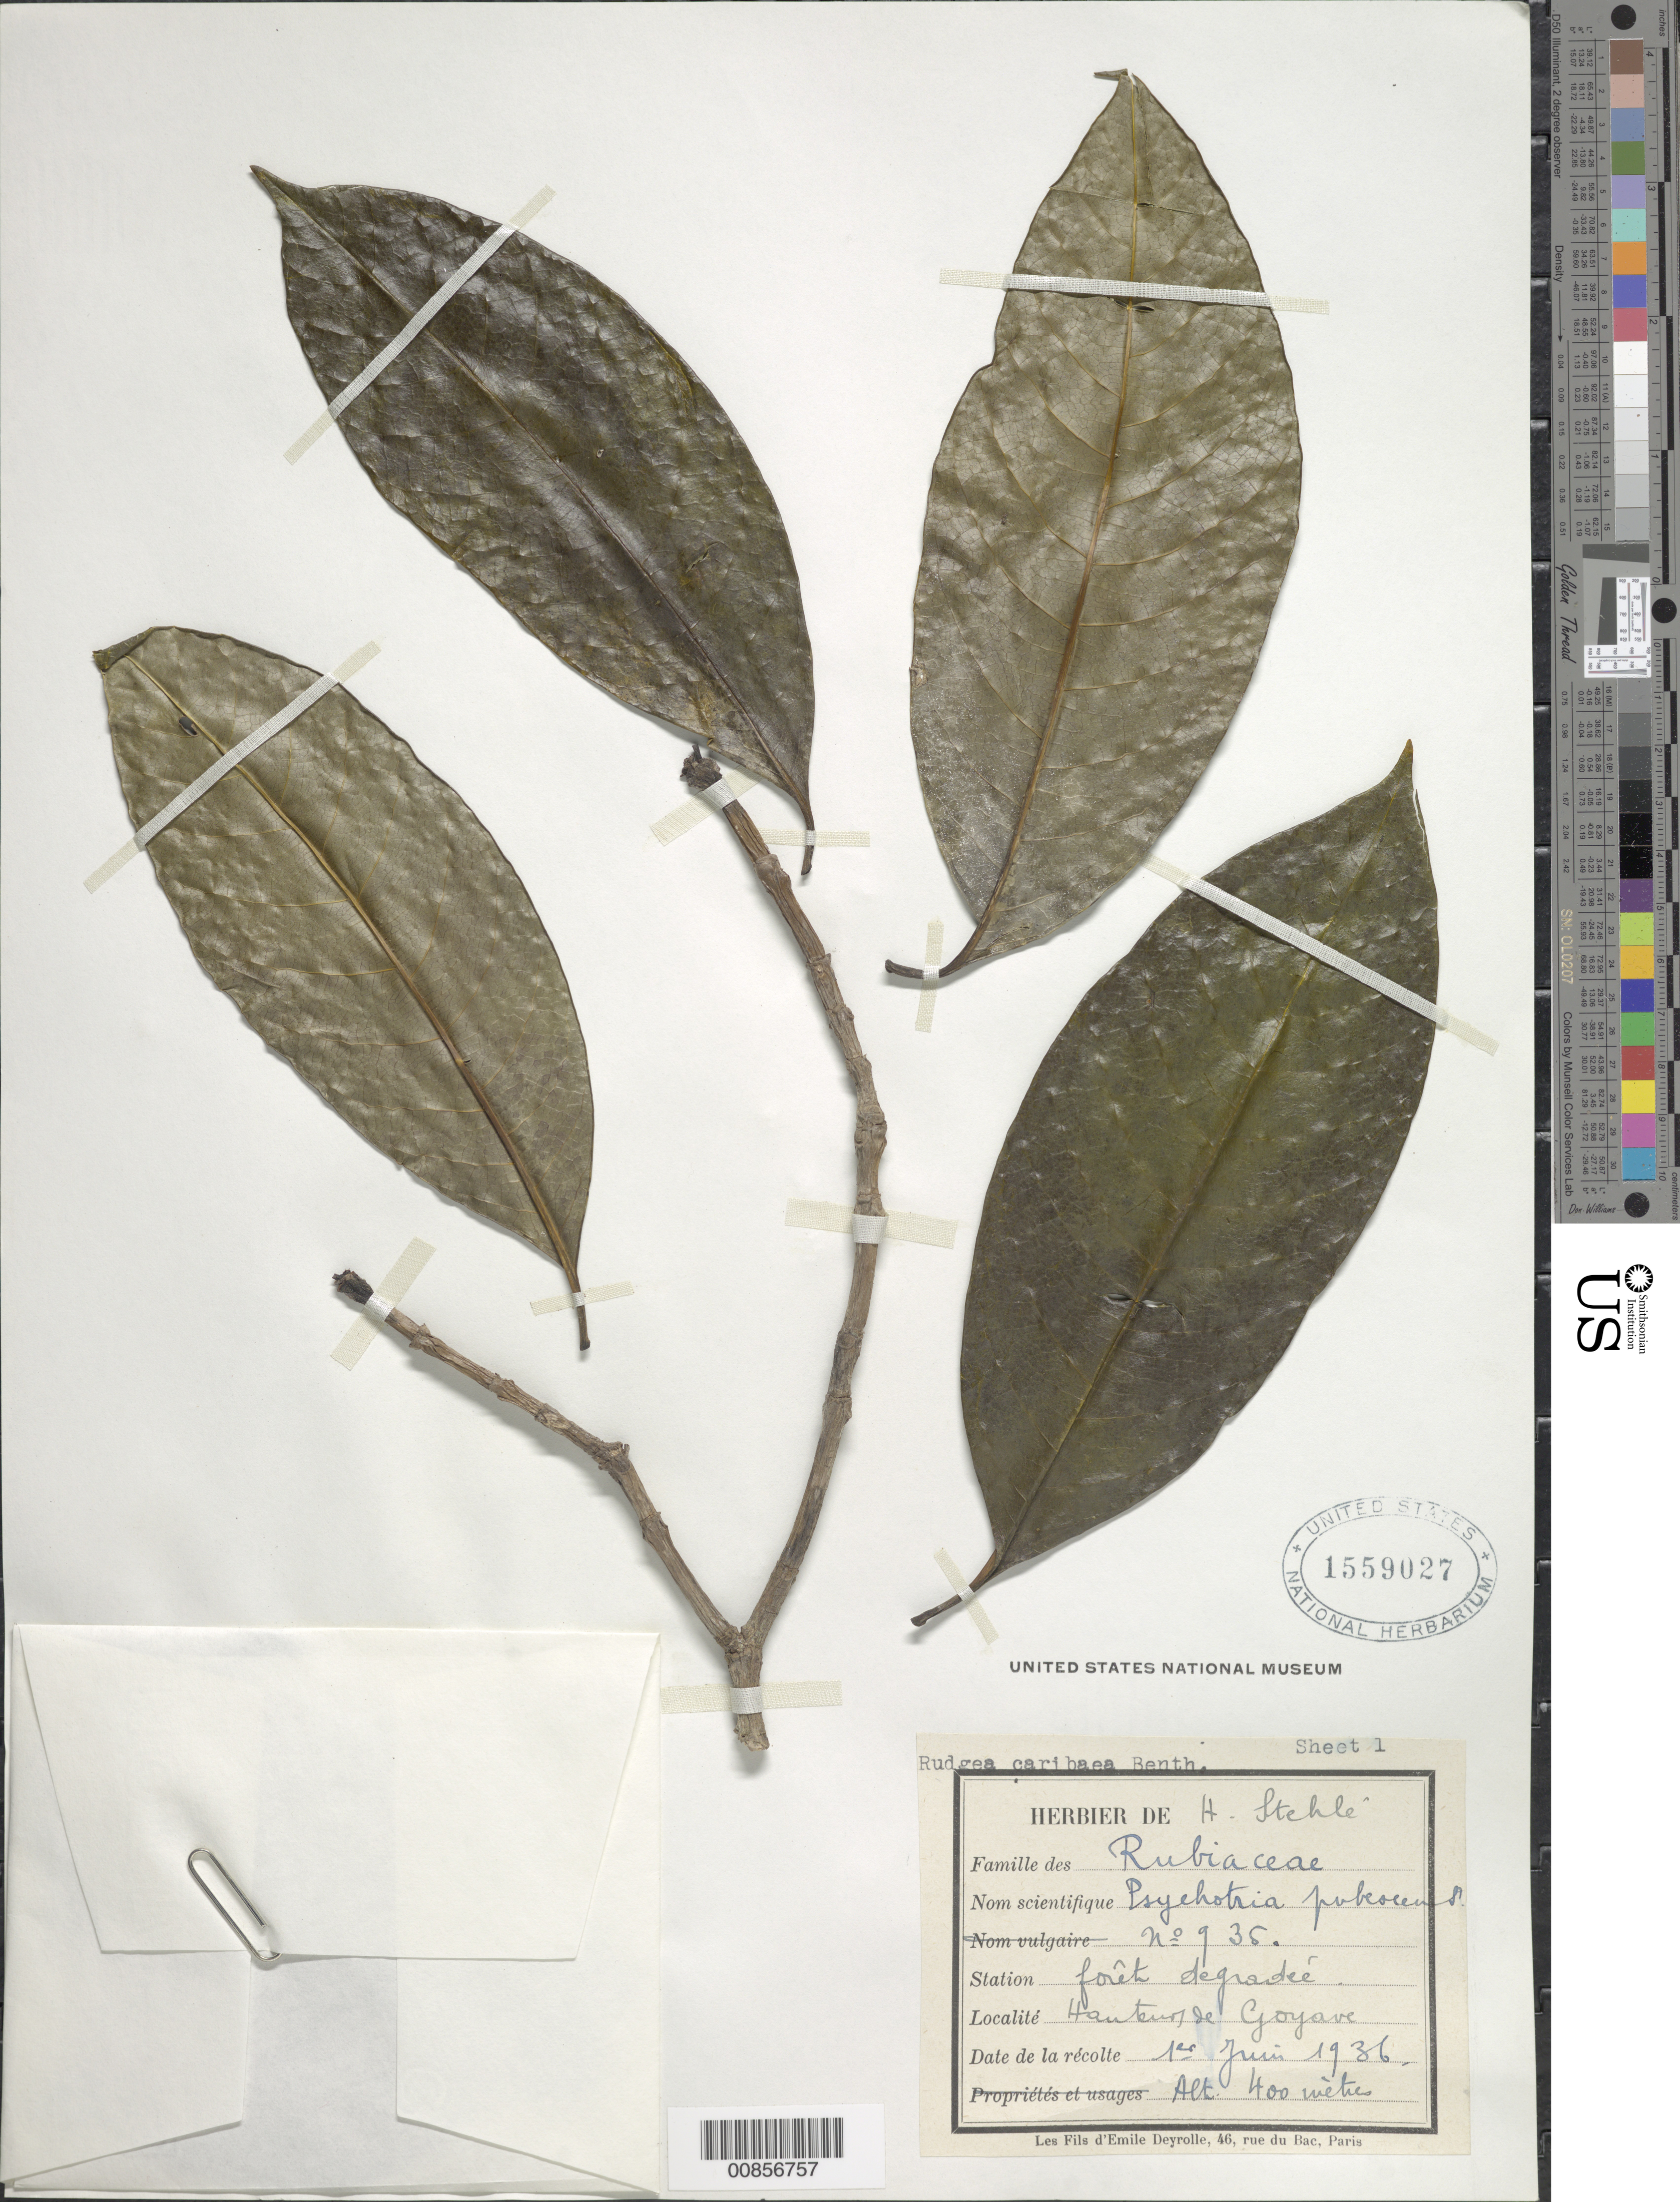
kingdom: Plantae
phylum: Tracheophyta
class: Magnoliopsida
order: Gentianales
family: Rubiaceae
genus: Rudgea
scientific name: Rudgea citrifolia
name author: (Sw.) K. Schum.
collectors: H. Stehlé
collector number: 935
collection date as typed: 01 Jun 1936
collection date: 1936-06-01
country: Guadeloupe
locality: Hauteurs de Goyave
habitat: Forêt degradeé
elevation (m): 400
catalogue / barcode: US 1559027